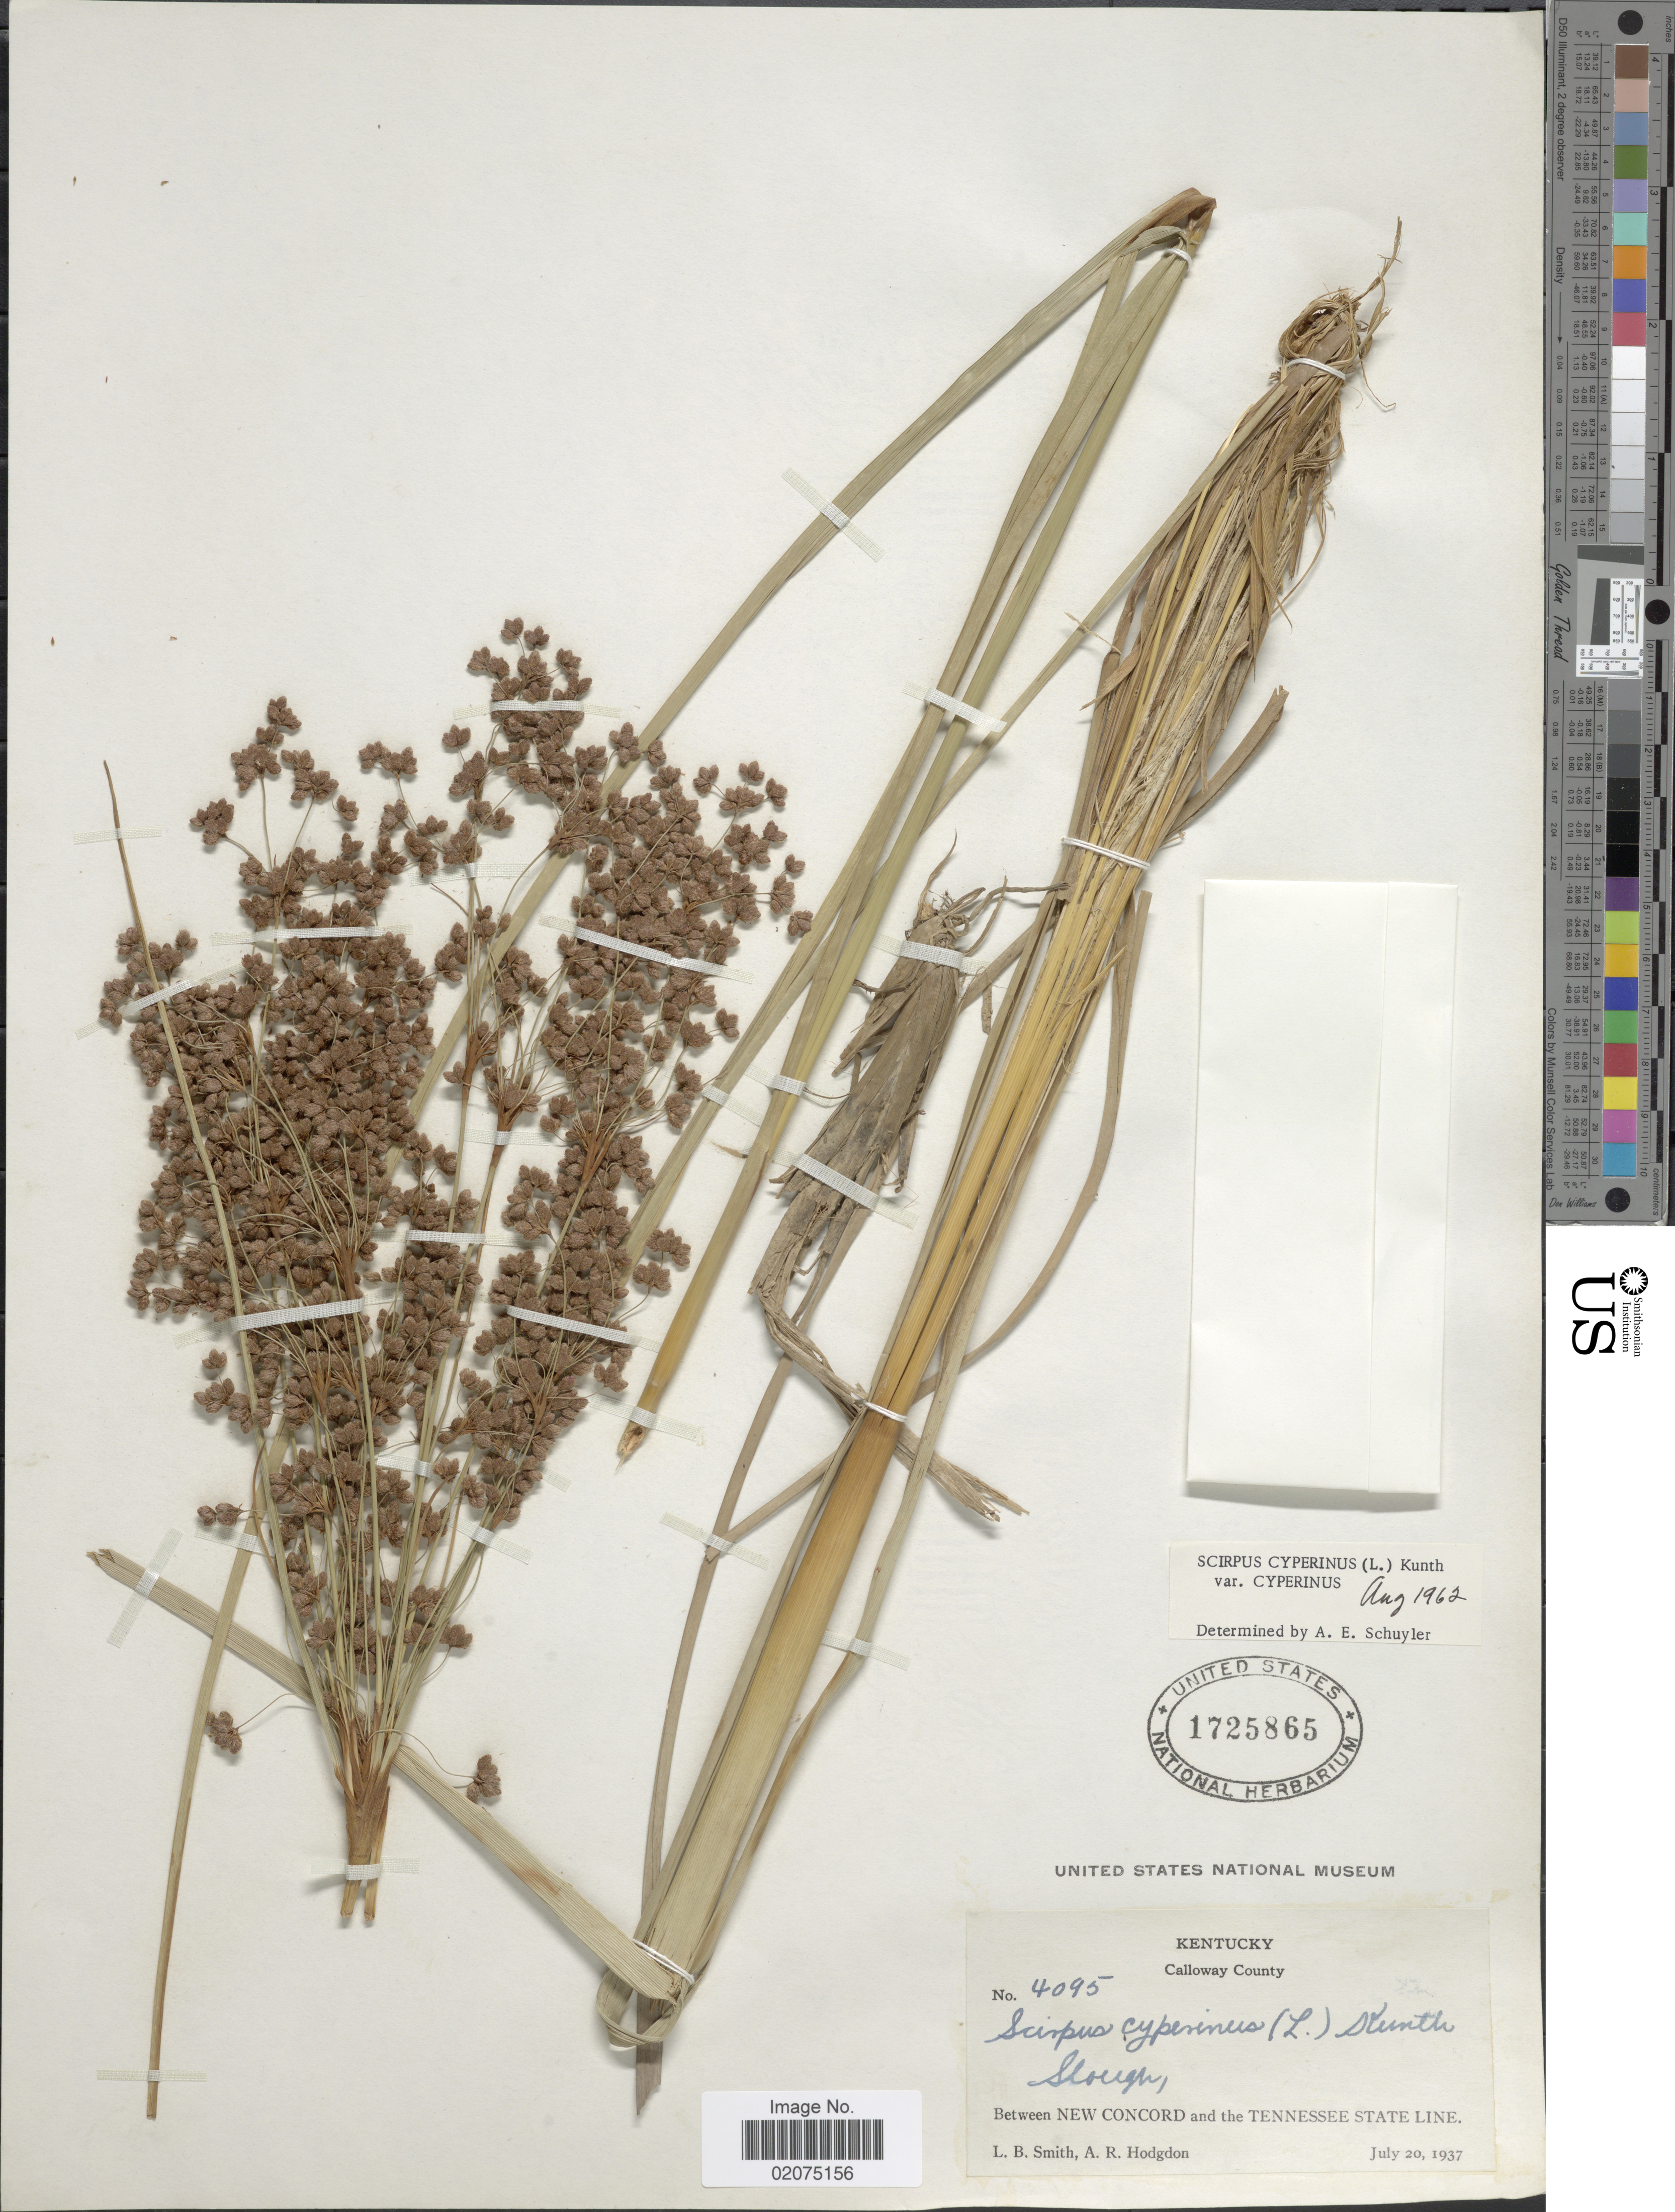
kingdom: Plantae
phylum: Tracheophyta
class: Liliopsida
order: Poales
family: Cyperaceae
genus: Scirpus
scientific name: Scirpus cyperinus (L.) Kunth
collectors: L. Smith & A. R. Hodgdon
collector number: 4095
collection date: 1937-07-20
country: United States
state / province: Kentucky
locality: Calloway County, Slough, between New Concord and the Tennessee State Line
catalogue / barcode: US 1725865